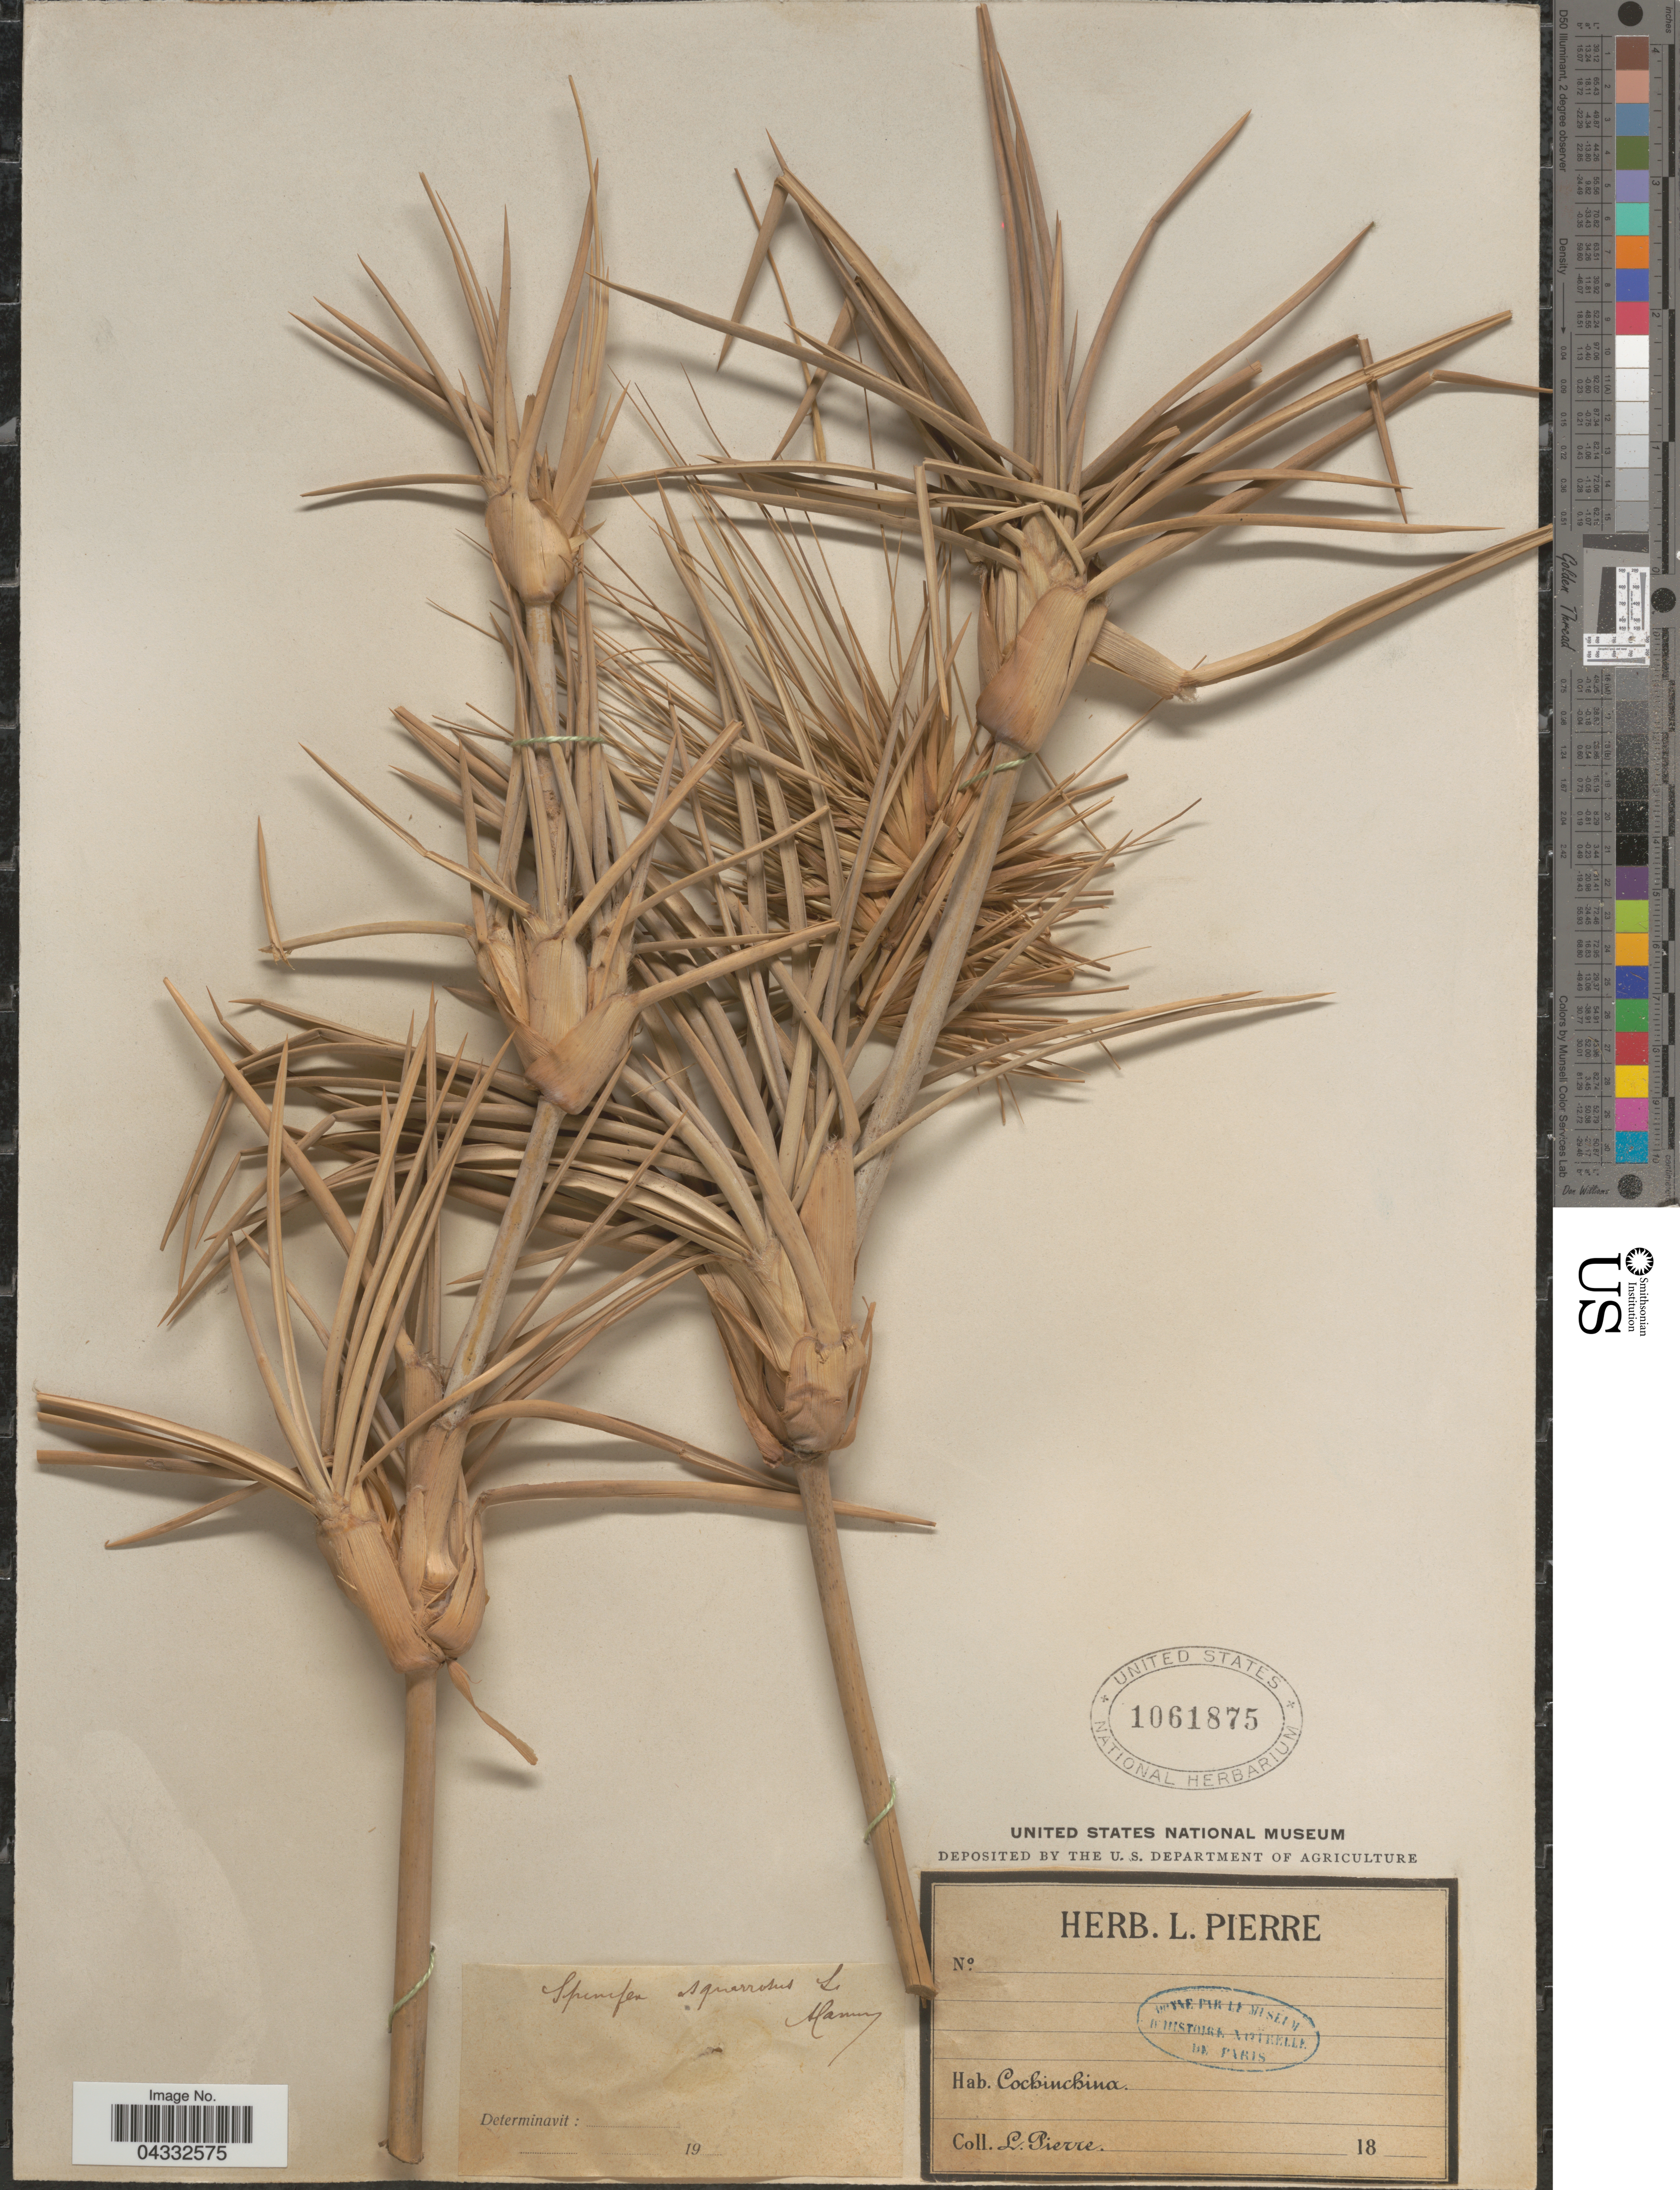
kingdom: Plantae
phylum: Tracheophyta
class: Liliopsida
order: Poales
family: Poaceae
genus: Spinifex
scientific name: Spinifex littoreus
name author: (Burm. f.) Merr.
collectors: L. Pierre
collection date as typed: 18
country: Vietnam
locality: Cochinchina.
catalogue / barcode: US 1061875